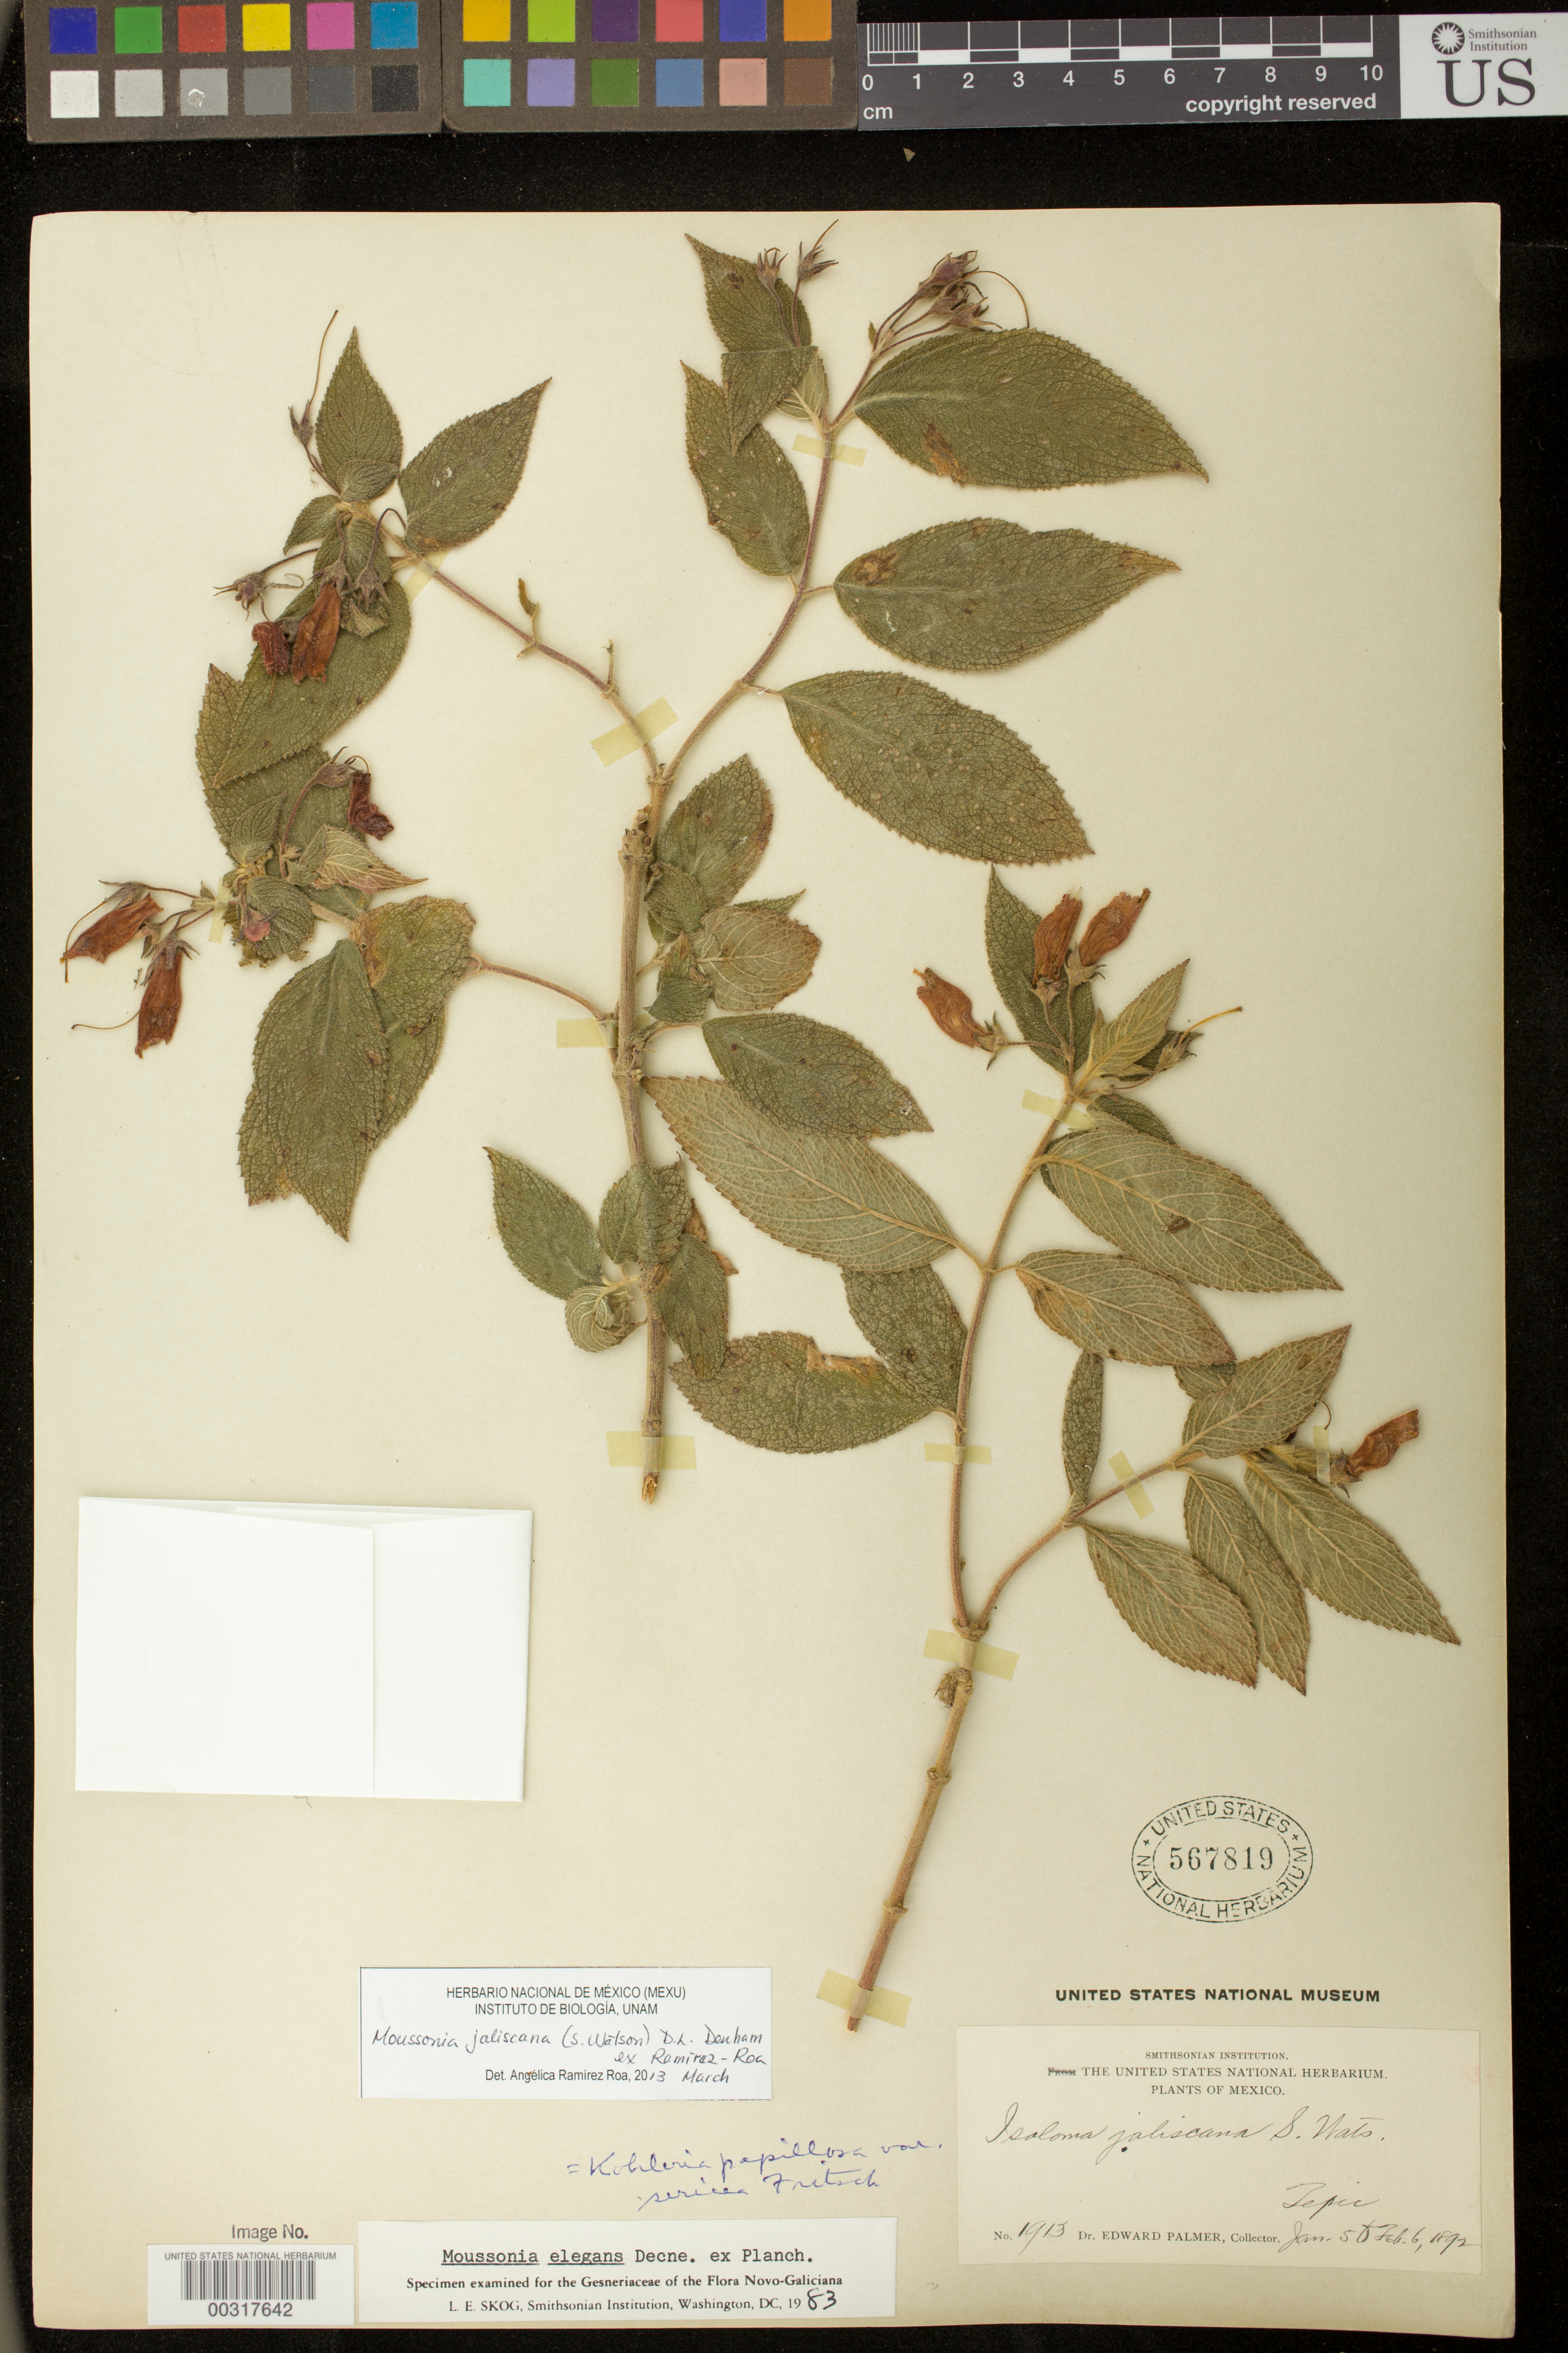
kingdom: Plantae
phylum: Tracheophyta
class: Magnoliopsida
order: Lamiales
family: Gesneriaceae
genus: Moussonia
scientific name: Moussonia jaliscana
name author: (S. Watson) D.L. Denham ex Ram.-Roa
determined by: Bilyeu, E K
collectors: E. Palmer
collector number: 1913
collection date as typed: Jan-Feb 1892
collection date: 1892-01/1892-02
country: Mexico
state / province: Nayarit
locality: Tepic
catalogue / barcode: US 567819